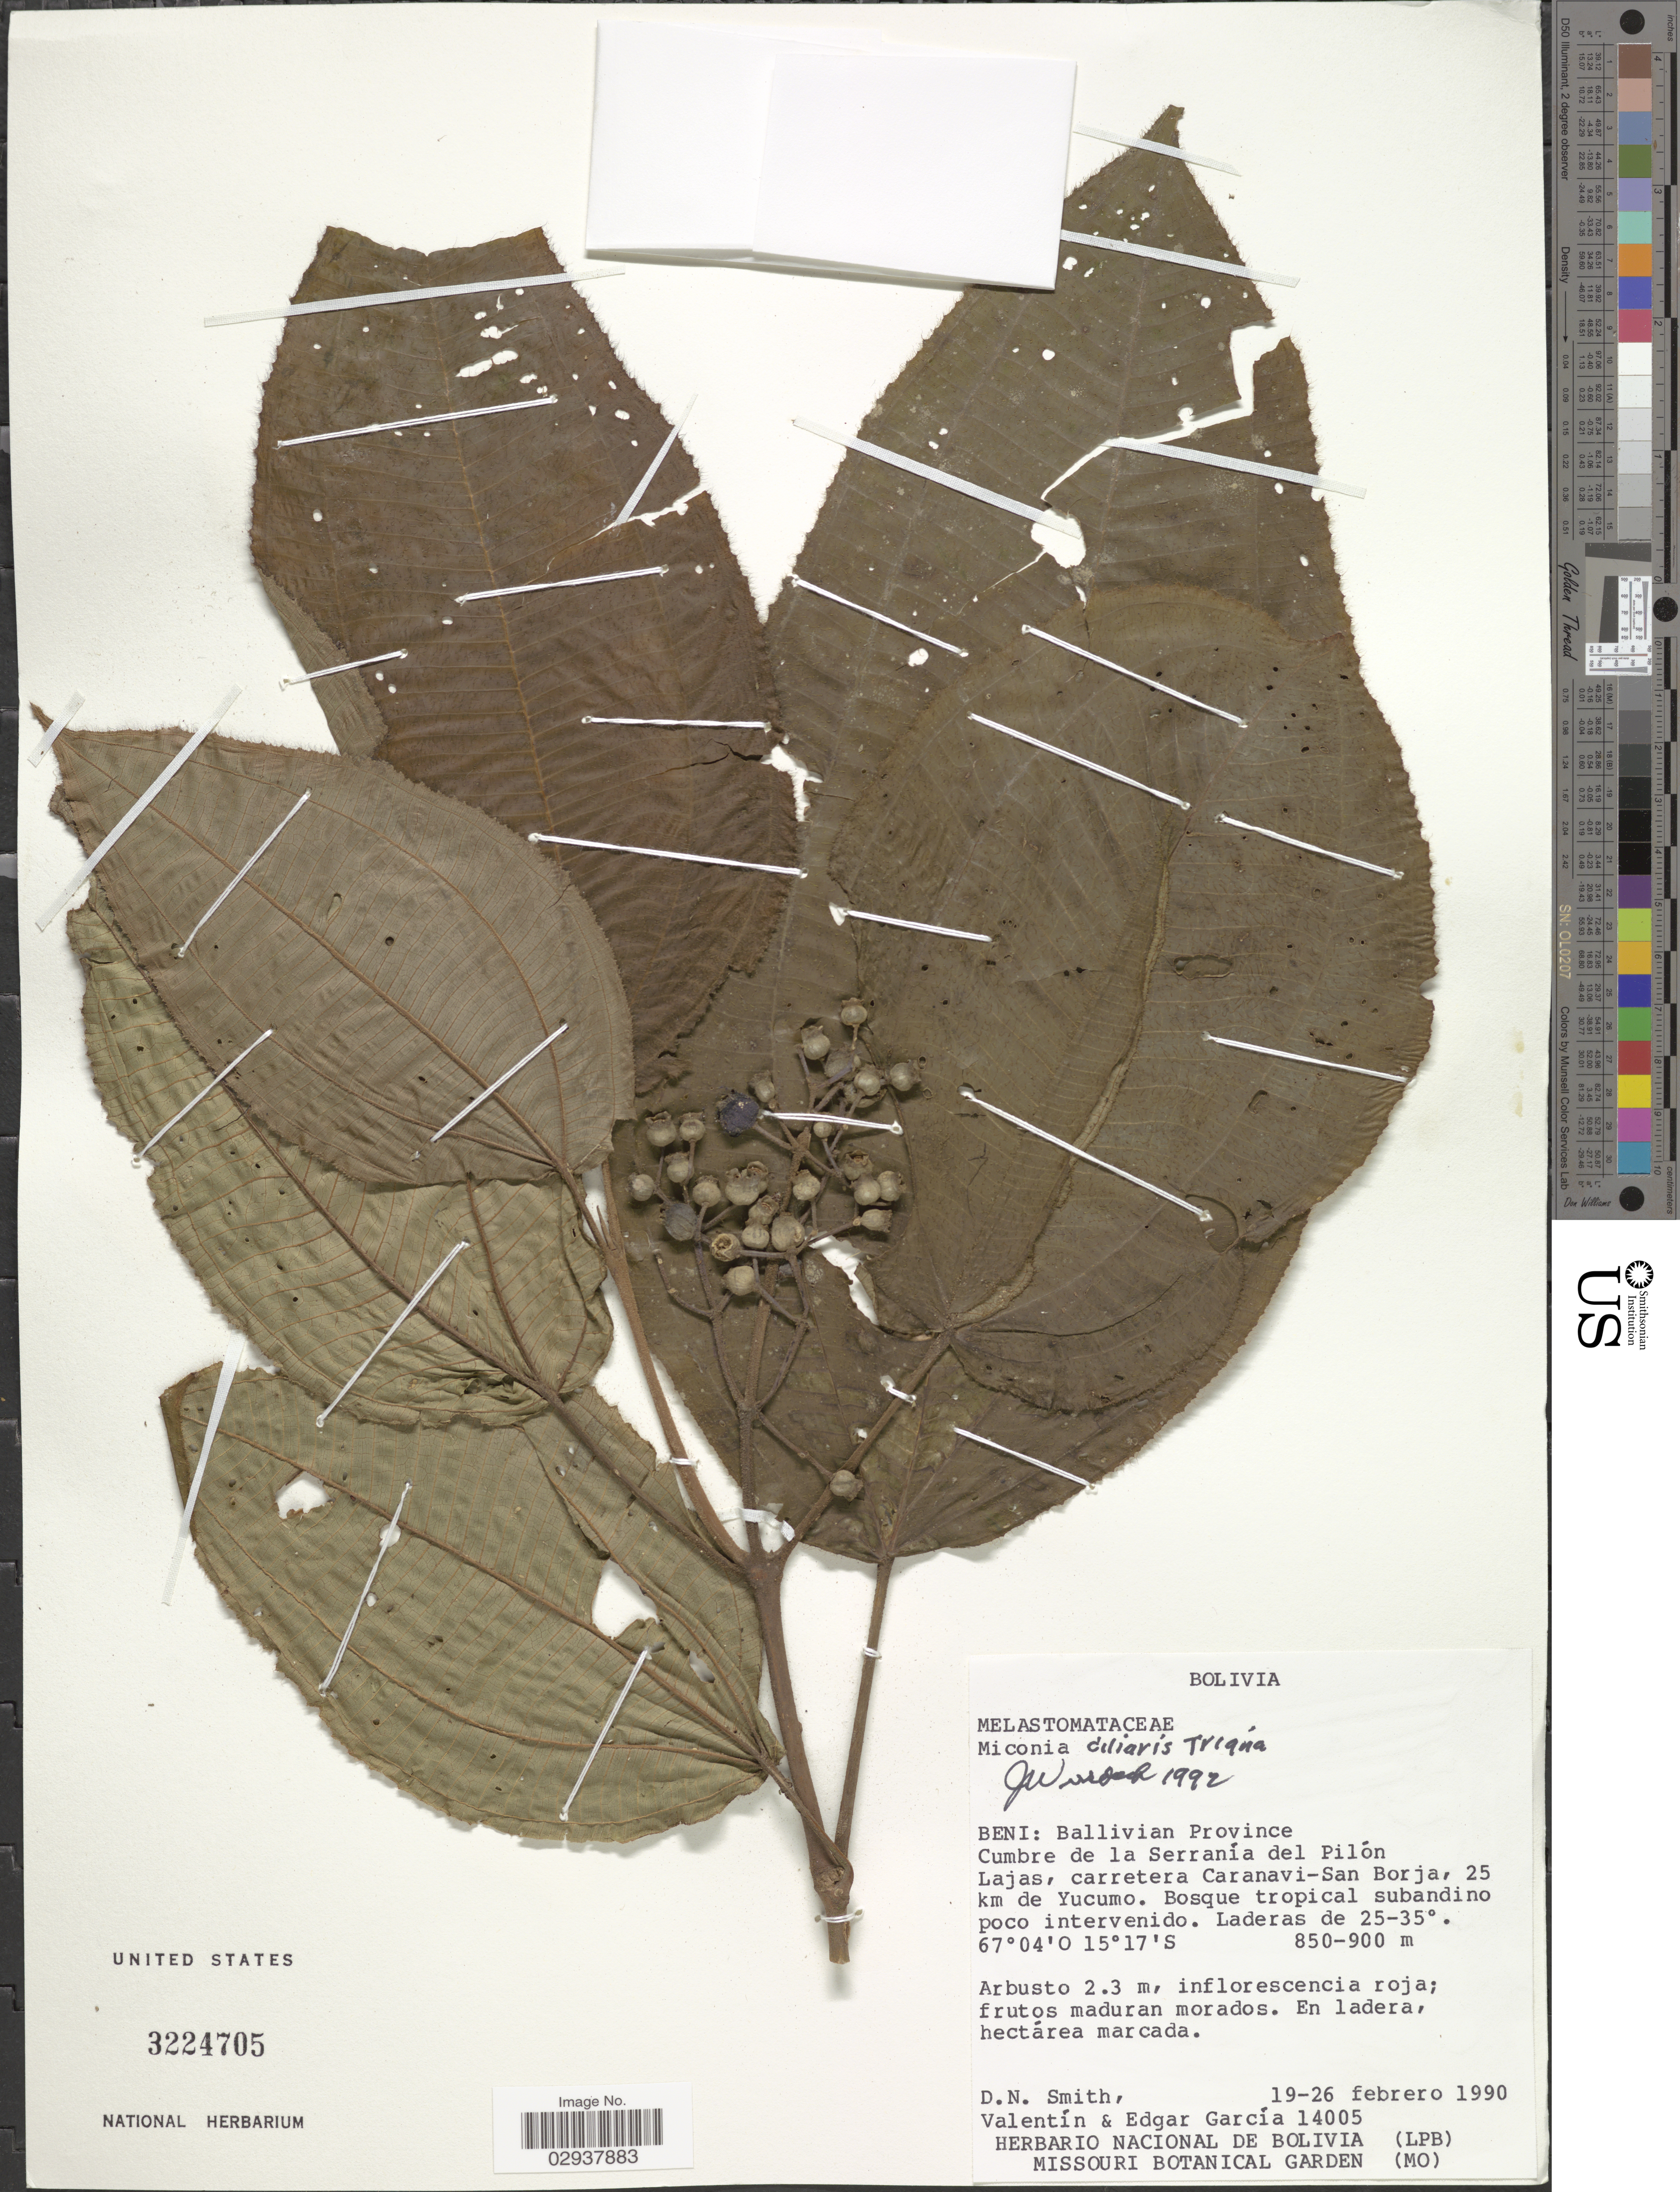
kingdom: Plantae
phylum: Tracheophyta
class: Magnoliopsida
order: Myrtales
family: Melastomataceae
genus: Miconia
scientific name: Miconia ciliaris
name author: Triana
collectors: D. Smith, -. Valentín & E. Garcia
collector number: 14005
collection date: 1990-02-19/1990-02-26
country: Bolivia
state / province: Beni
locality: Ballivian Province. Cumbre de la Serranía del Pilón Lajas, carretera Caranavi-San Borja, 25 km de Yucumo.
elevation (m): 850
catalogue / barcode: US 3224705